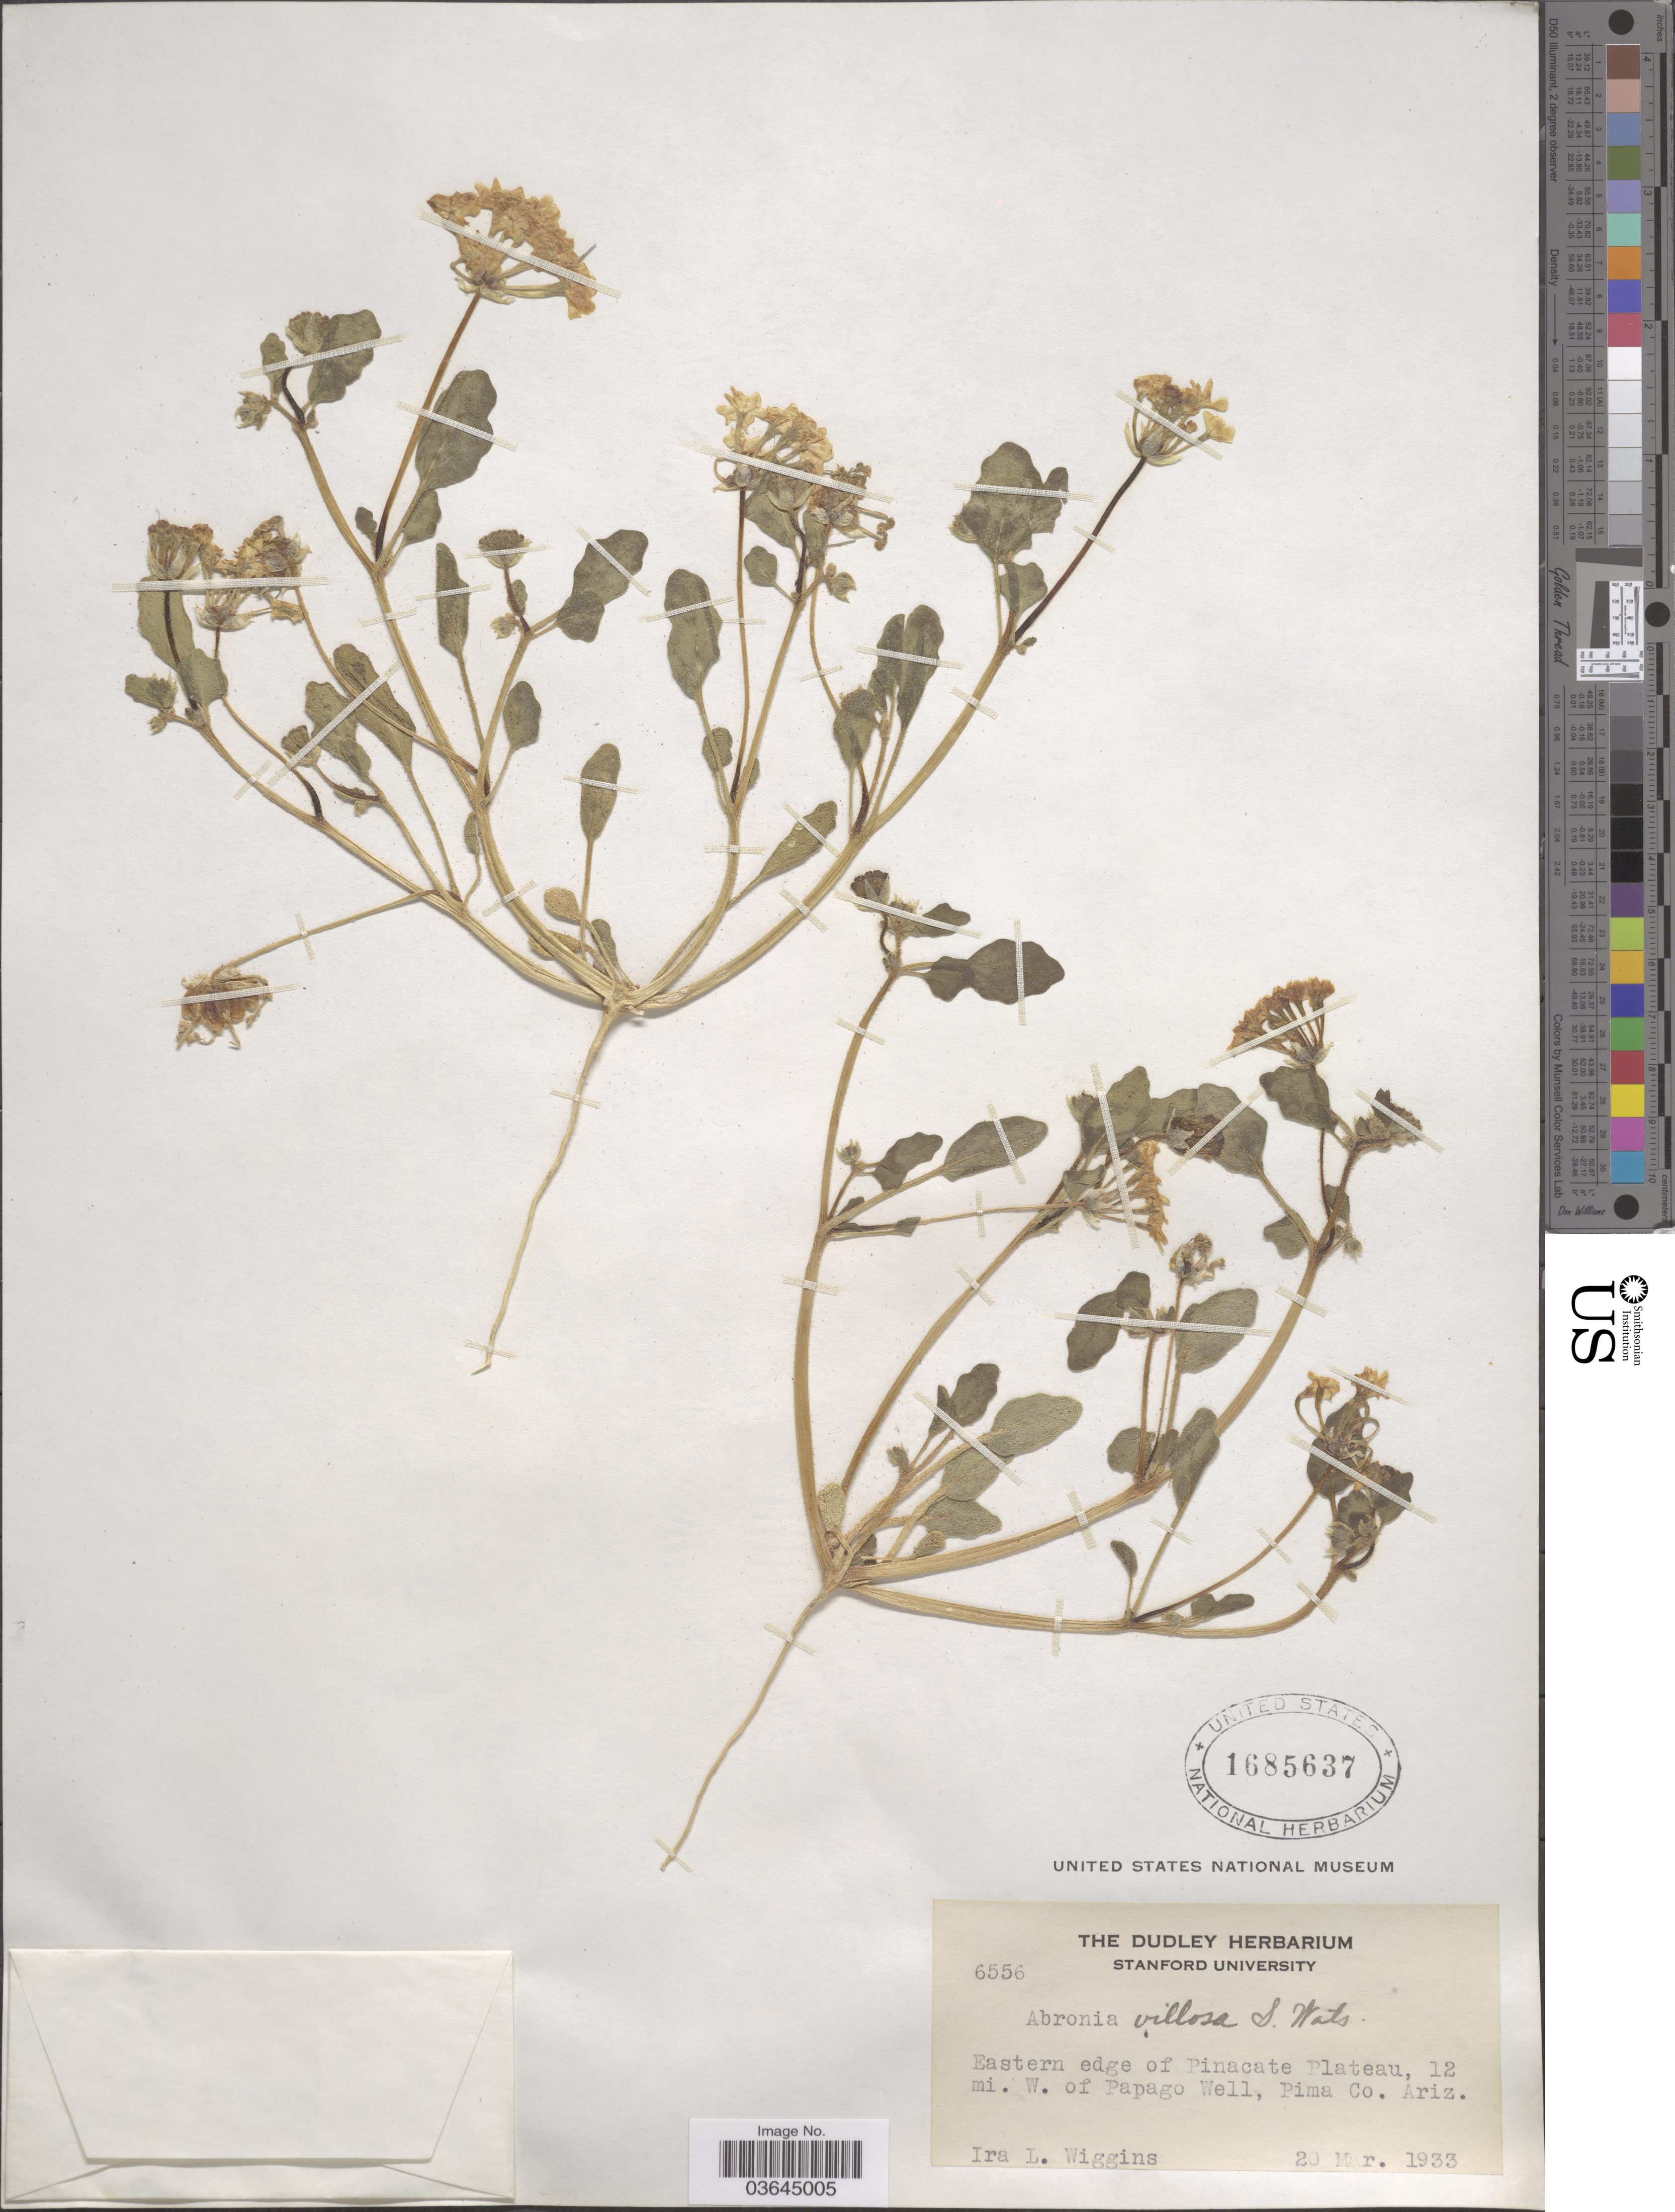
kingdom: Plantae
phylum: Tracheophyta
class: Magnoliopsida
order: Caryophyllales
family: Nyctaginaceae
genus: Abronia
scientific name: Abronia villosa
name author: S. Watson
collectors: I. L. Wiggins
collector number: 6556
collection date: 1933-03-20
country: United States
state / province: Arizona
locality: Eastern edge of Pinacate Plateau, 12 mi. W. of Papago Well, Pima Co.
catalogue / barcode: US 1685637